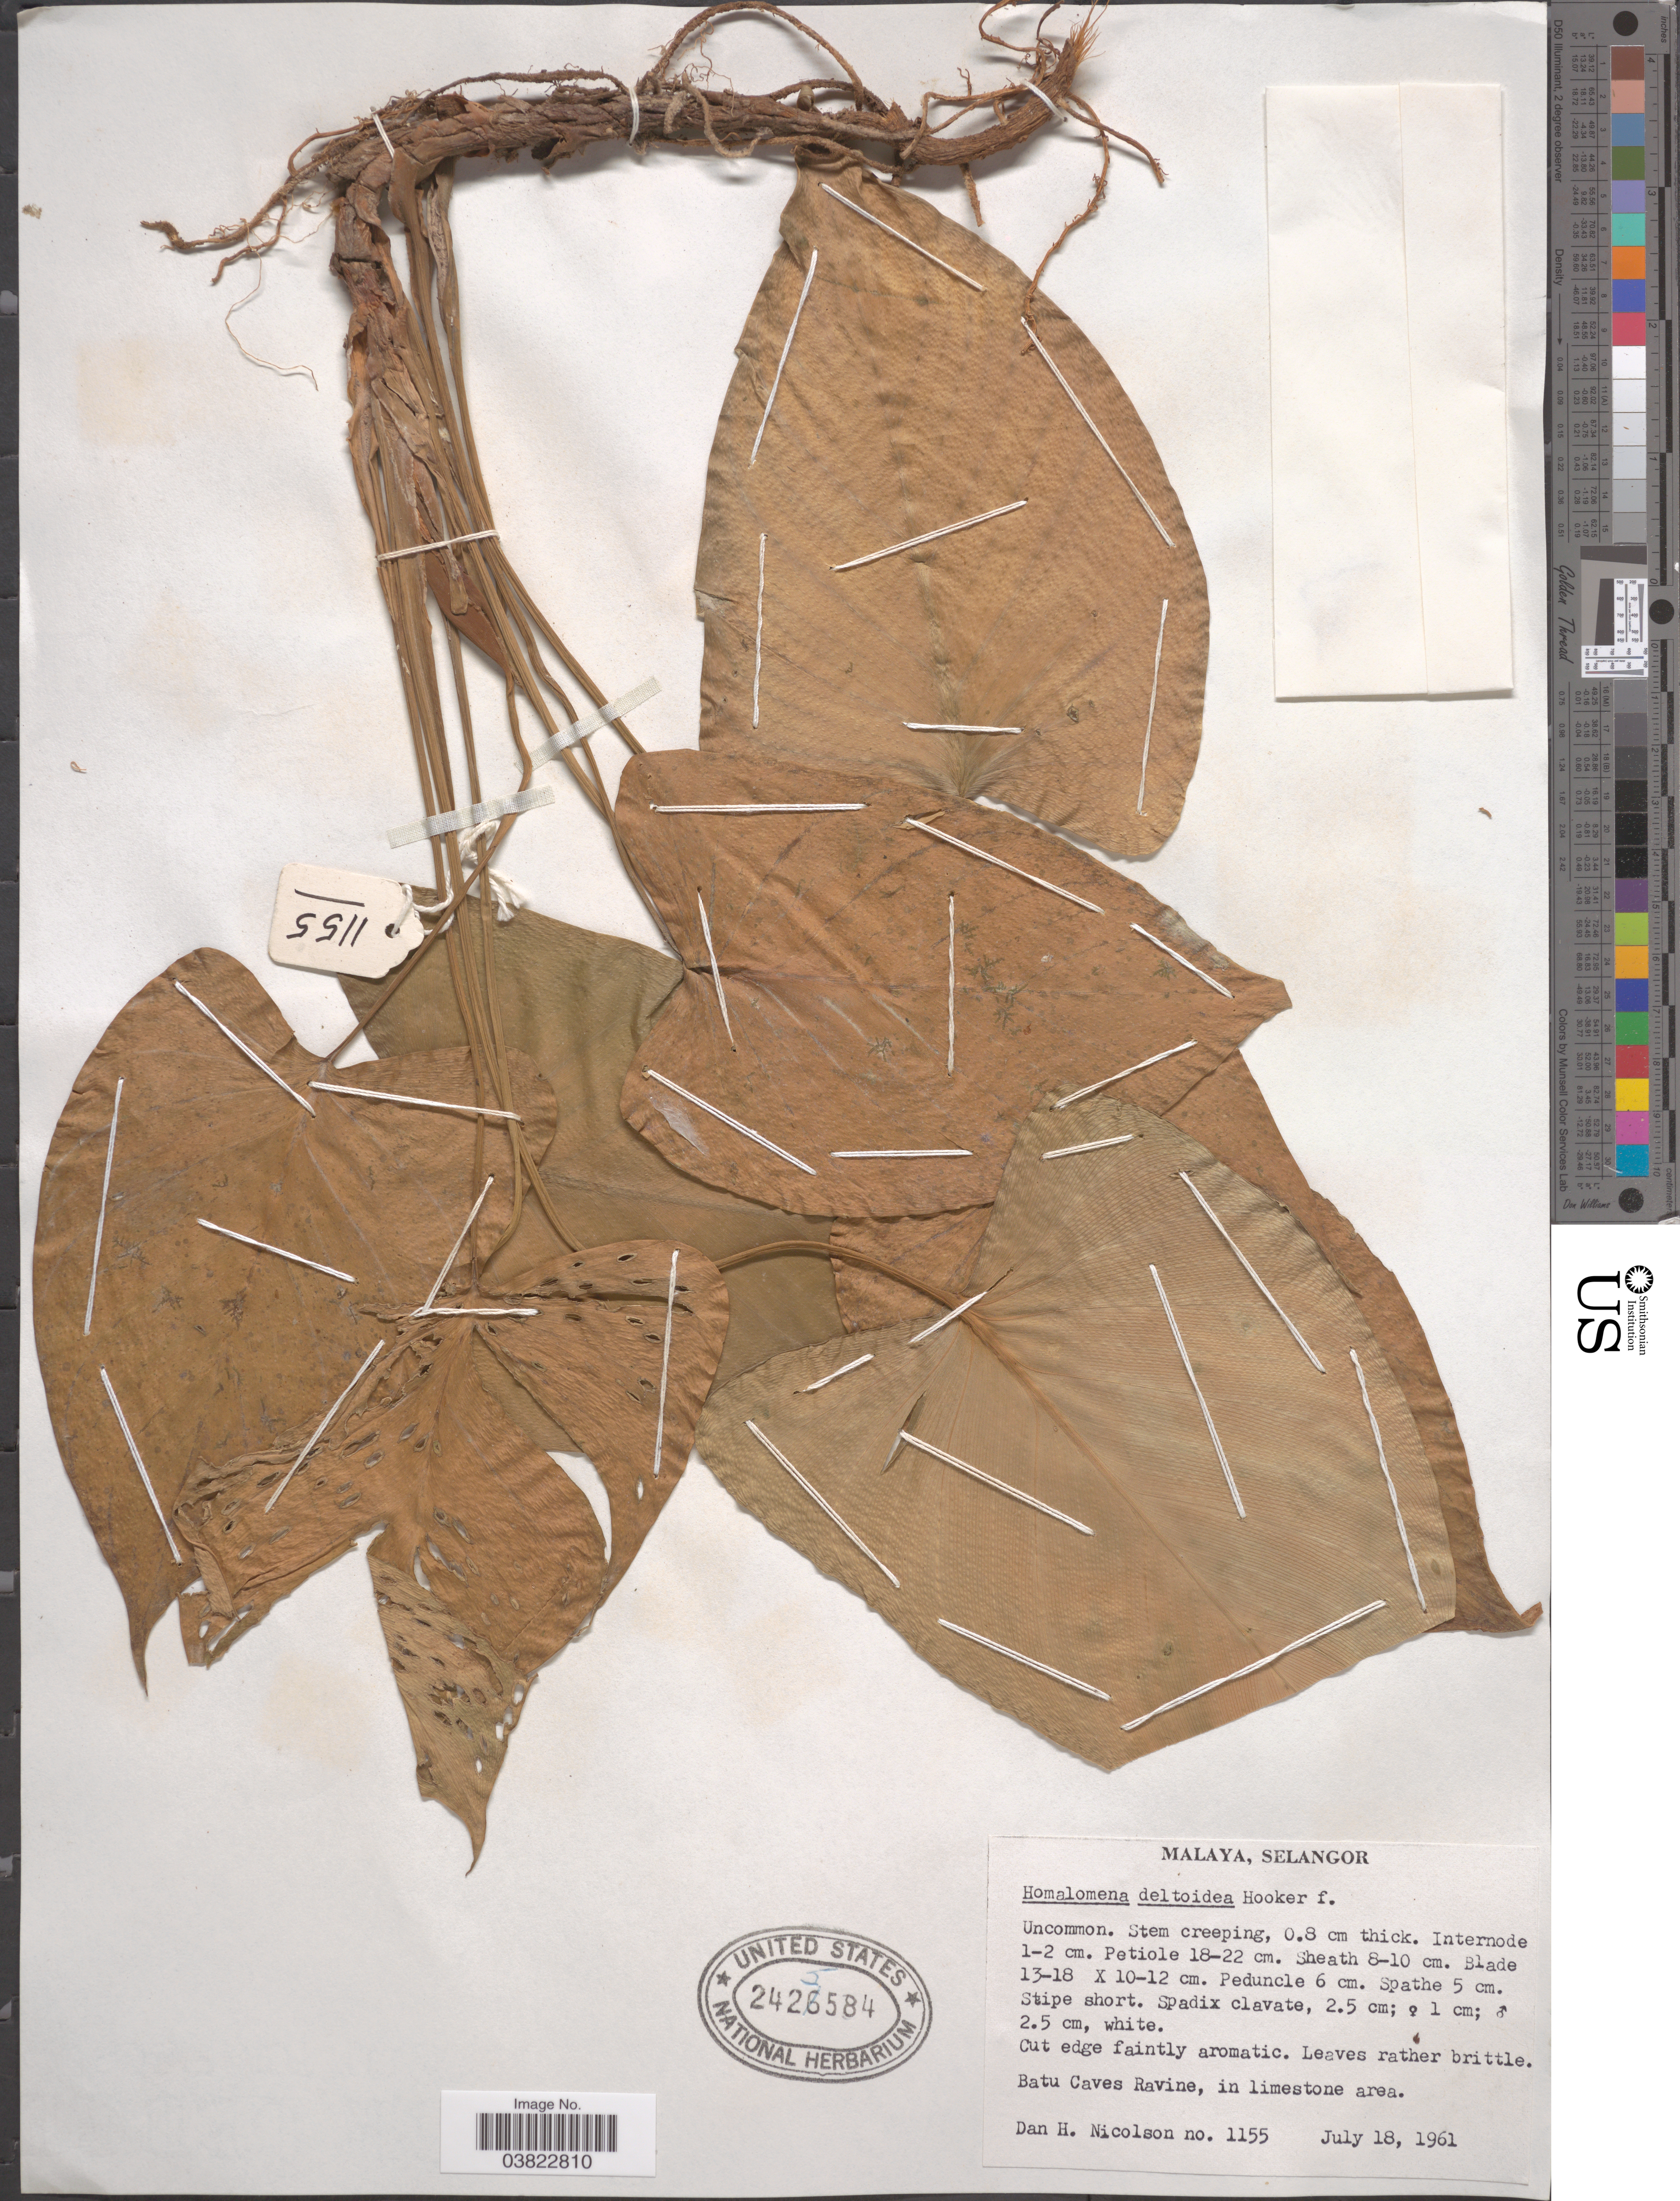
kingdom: Plantae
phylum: Tracheophyta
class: Liliopsida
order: Alismatales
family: Araceae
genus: Homalomena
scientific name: Homalomena deltoidea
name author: Hook. f.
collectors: D. H. Nicolson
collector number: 1155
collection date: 1961-07-18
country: Malaysia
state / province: Selangor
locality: Batu Caves Ravine, in limestone area.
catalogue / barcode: US 2425584